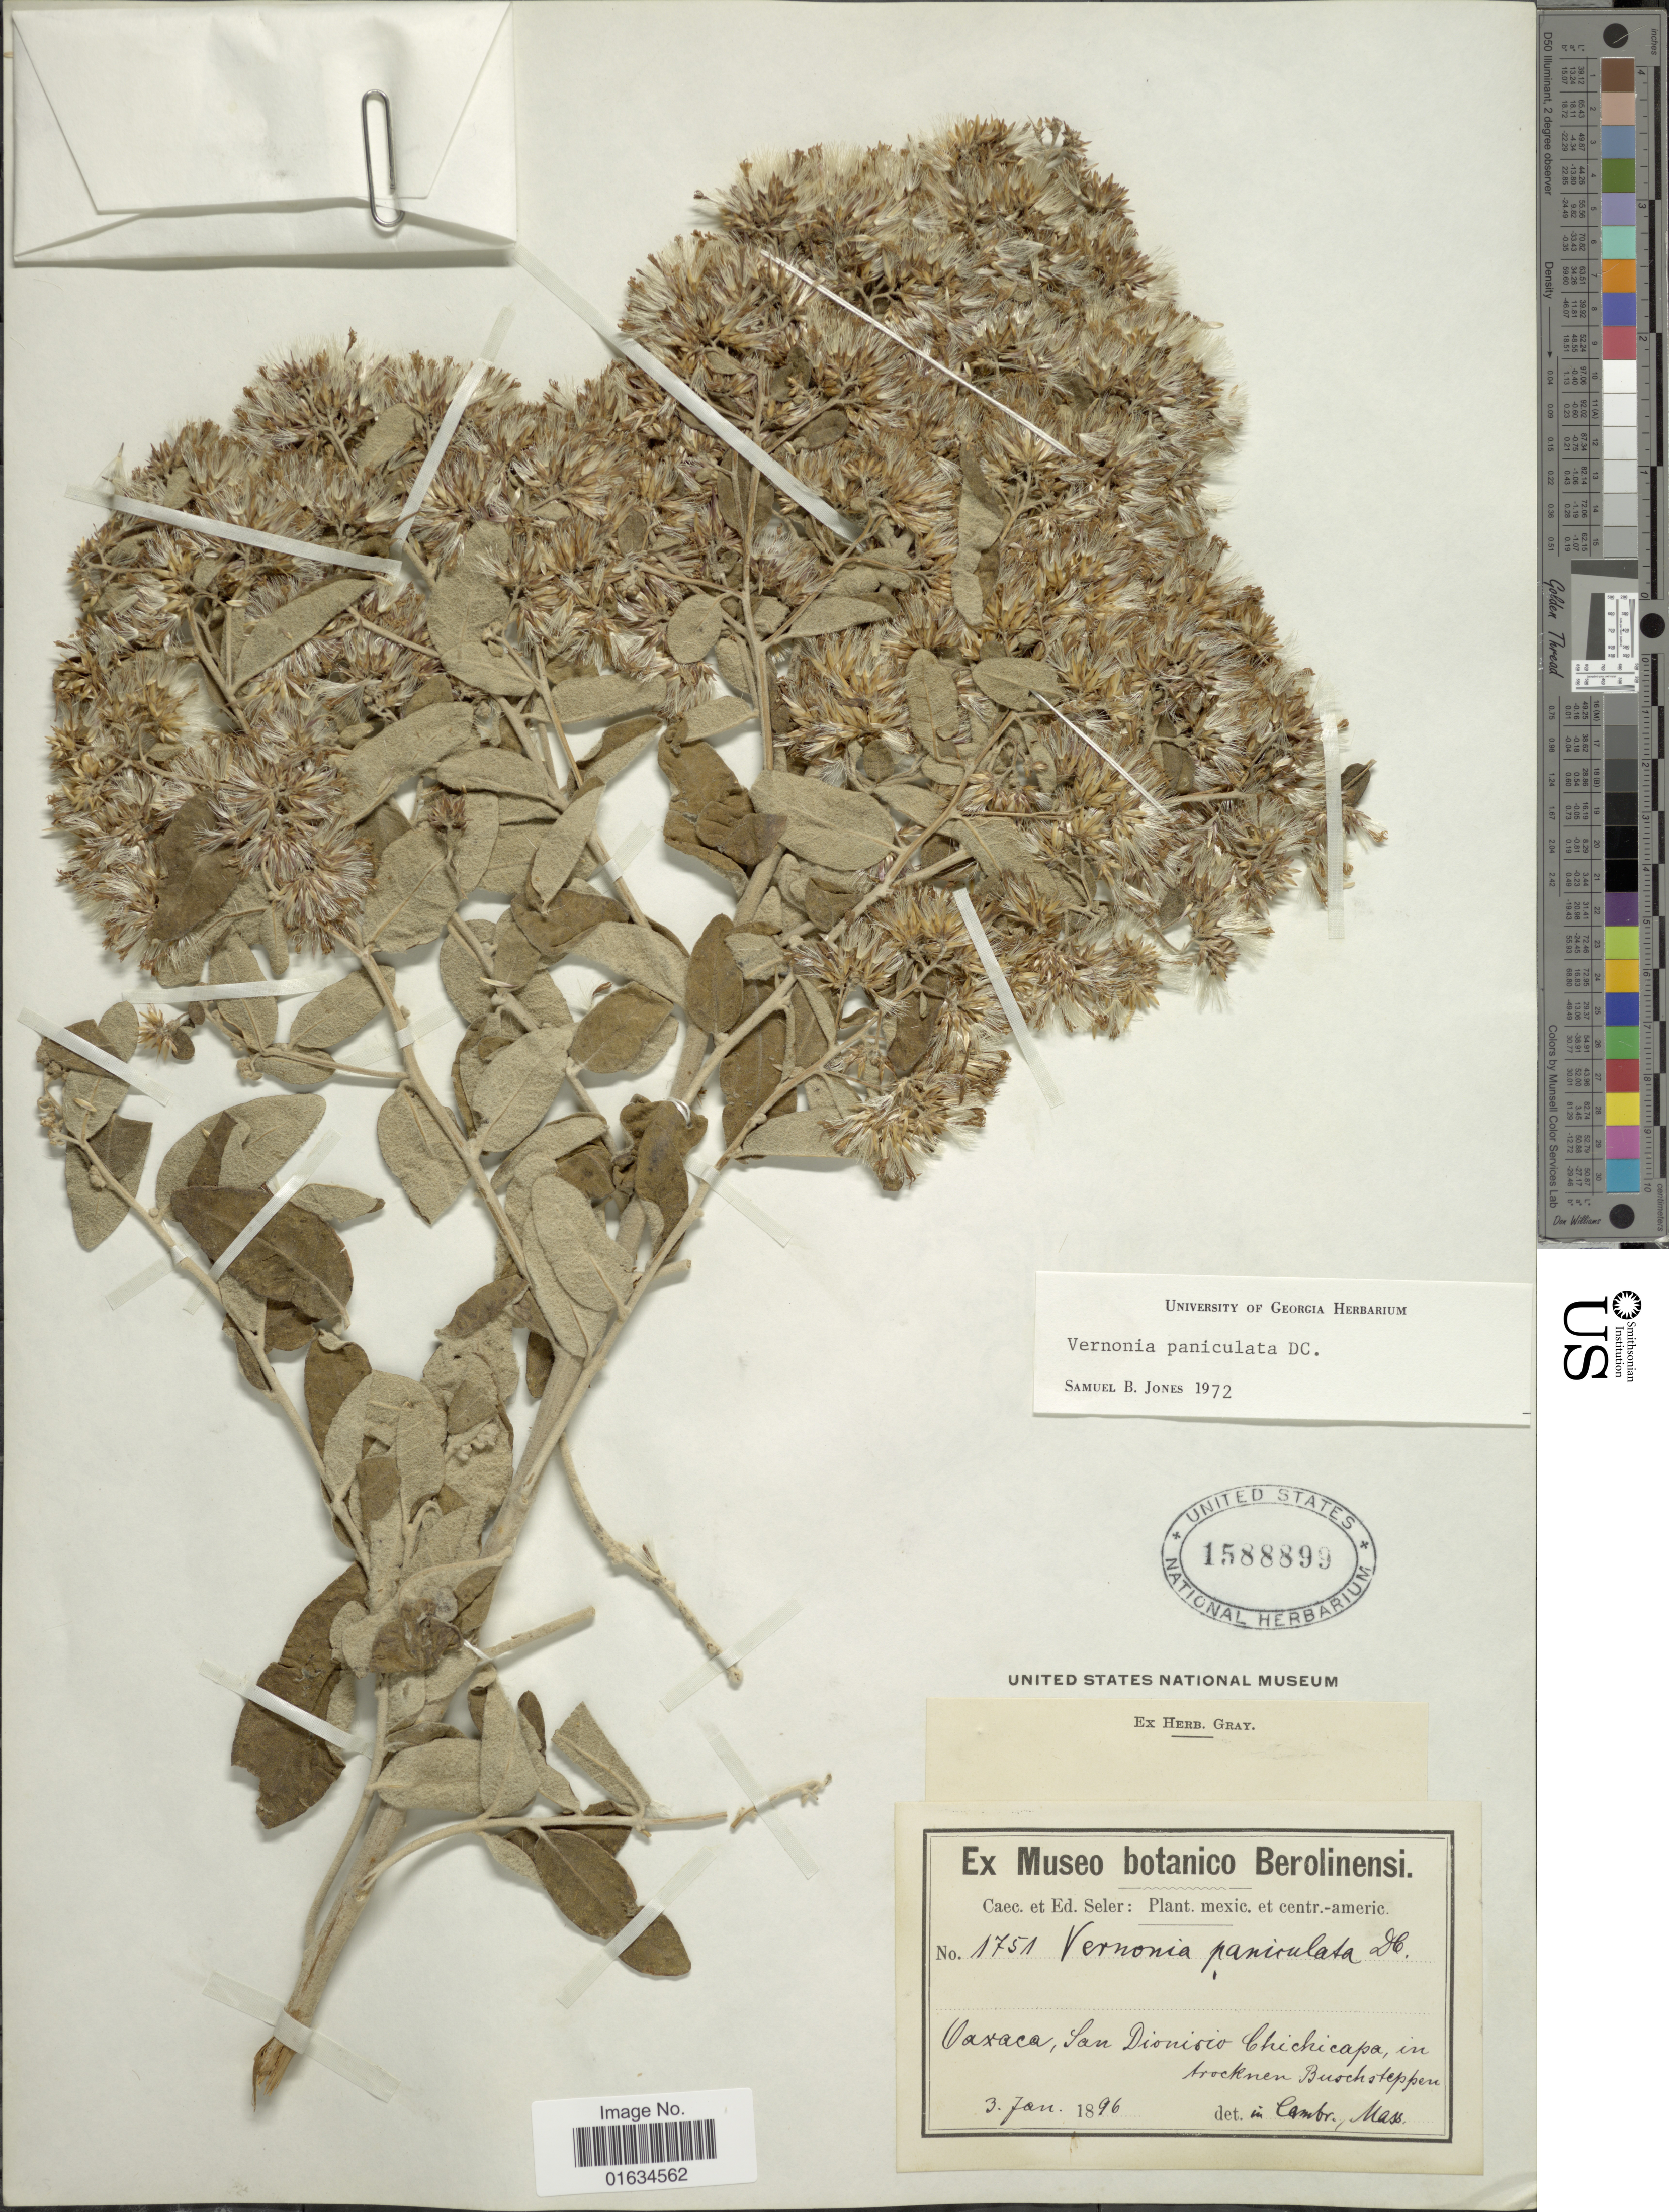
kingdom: Plantae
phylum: Tracheophyta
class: Magnoliopsida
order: Asterales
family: Asteraceae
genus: Vernonia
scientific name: Vernonia paniculata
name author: DC.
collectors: C. Seler & E. G. Seler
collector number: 1751*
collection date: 1896-01-03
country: Mexico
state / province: Oaxaca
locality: San Domisco, Chinchiapa in krocken buschosteppen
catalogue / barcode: US 1588899